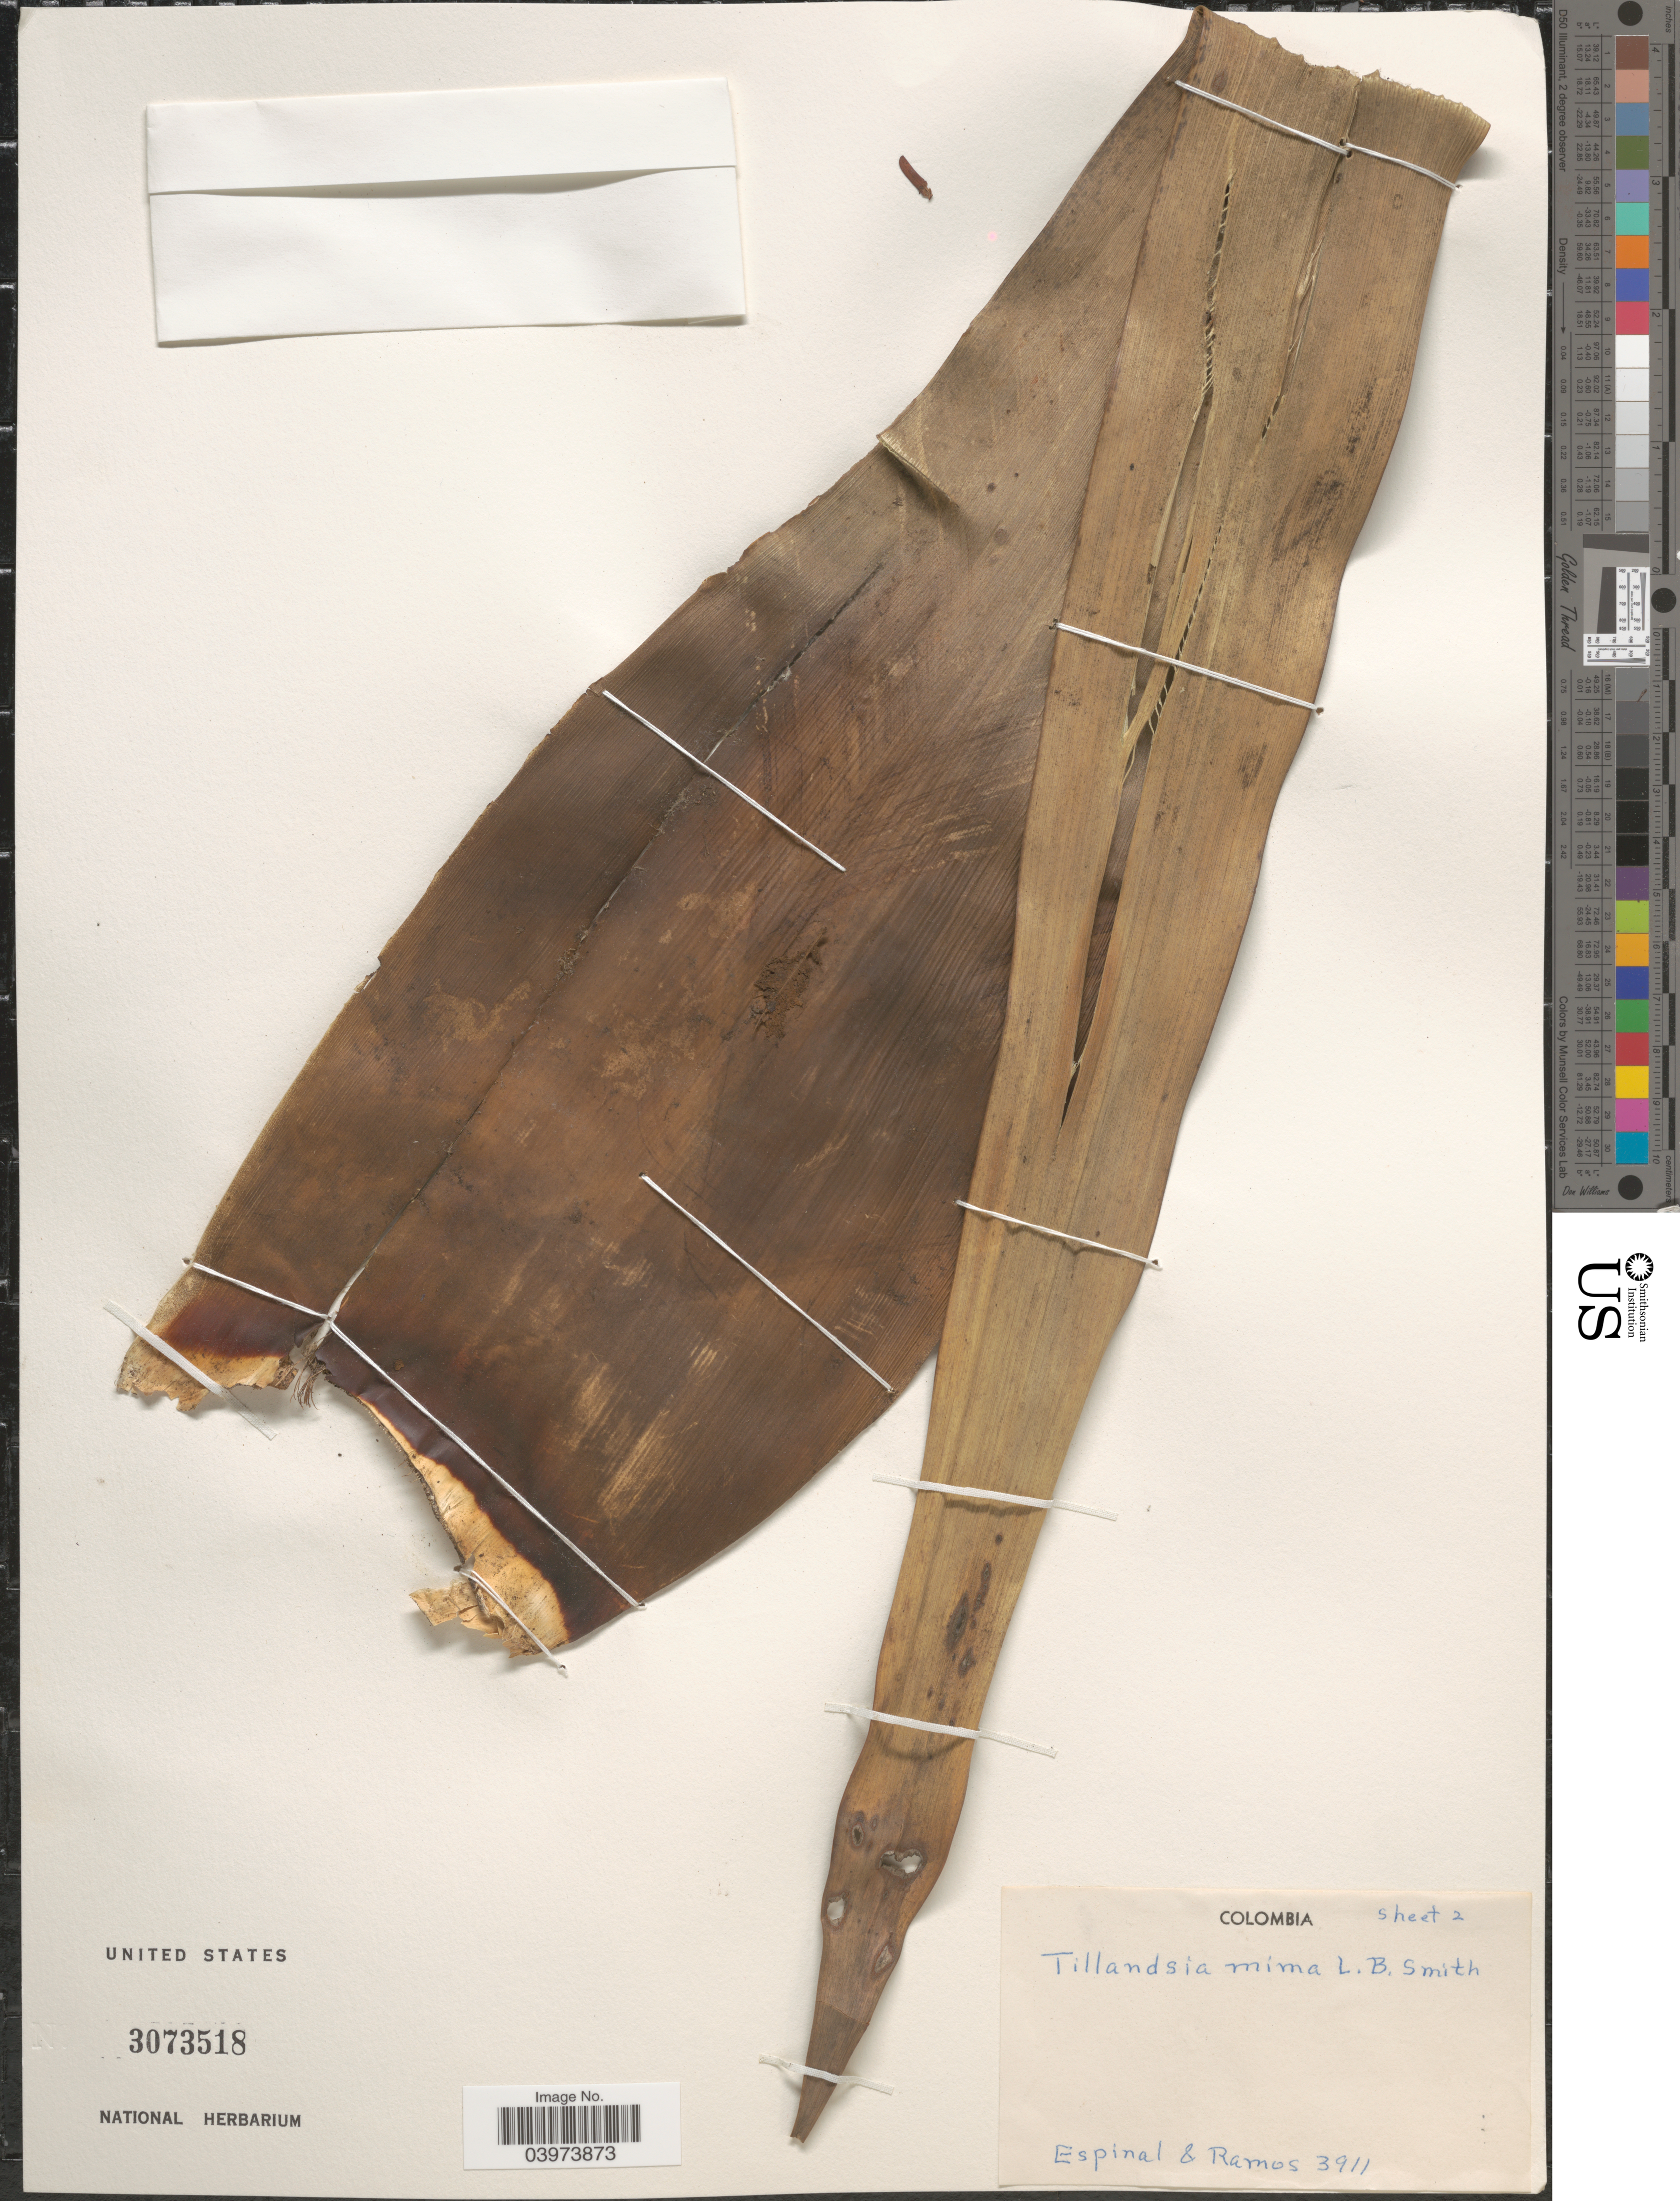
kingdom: Plantae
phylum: Tracheophyta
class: Liliopsida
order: Poales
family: Bromeliaceae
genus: Tillandsia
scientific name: Tillandsia mima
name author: L.B. Sm.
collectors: -. Espinal & Ramos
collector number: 3911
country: Colombia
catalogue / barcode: US 3073518